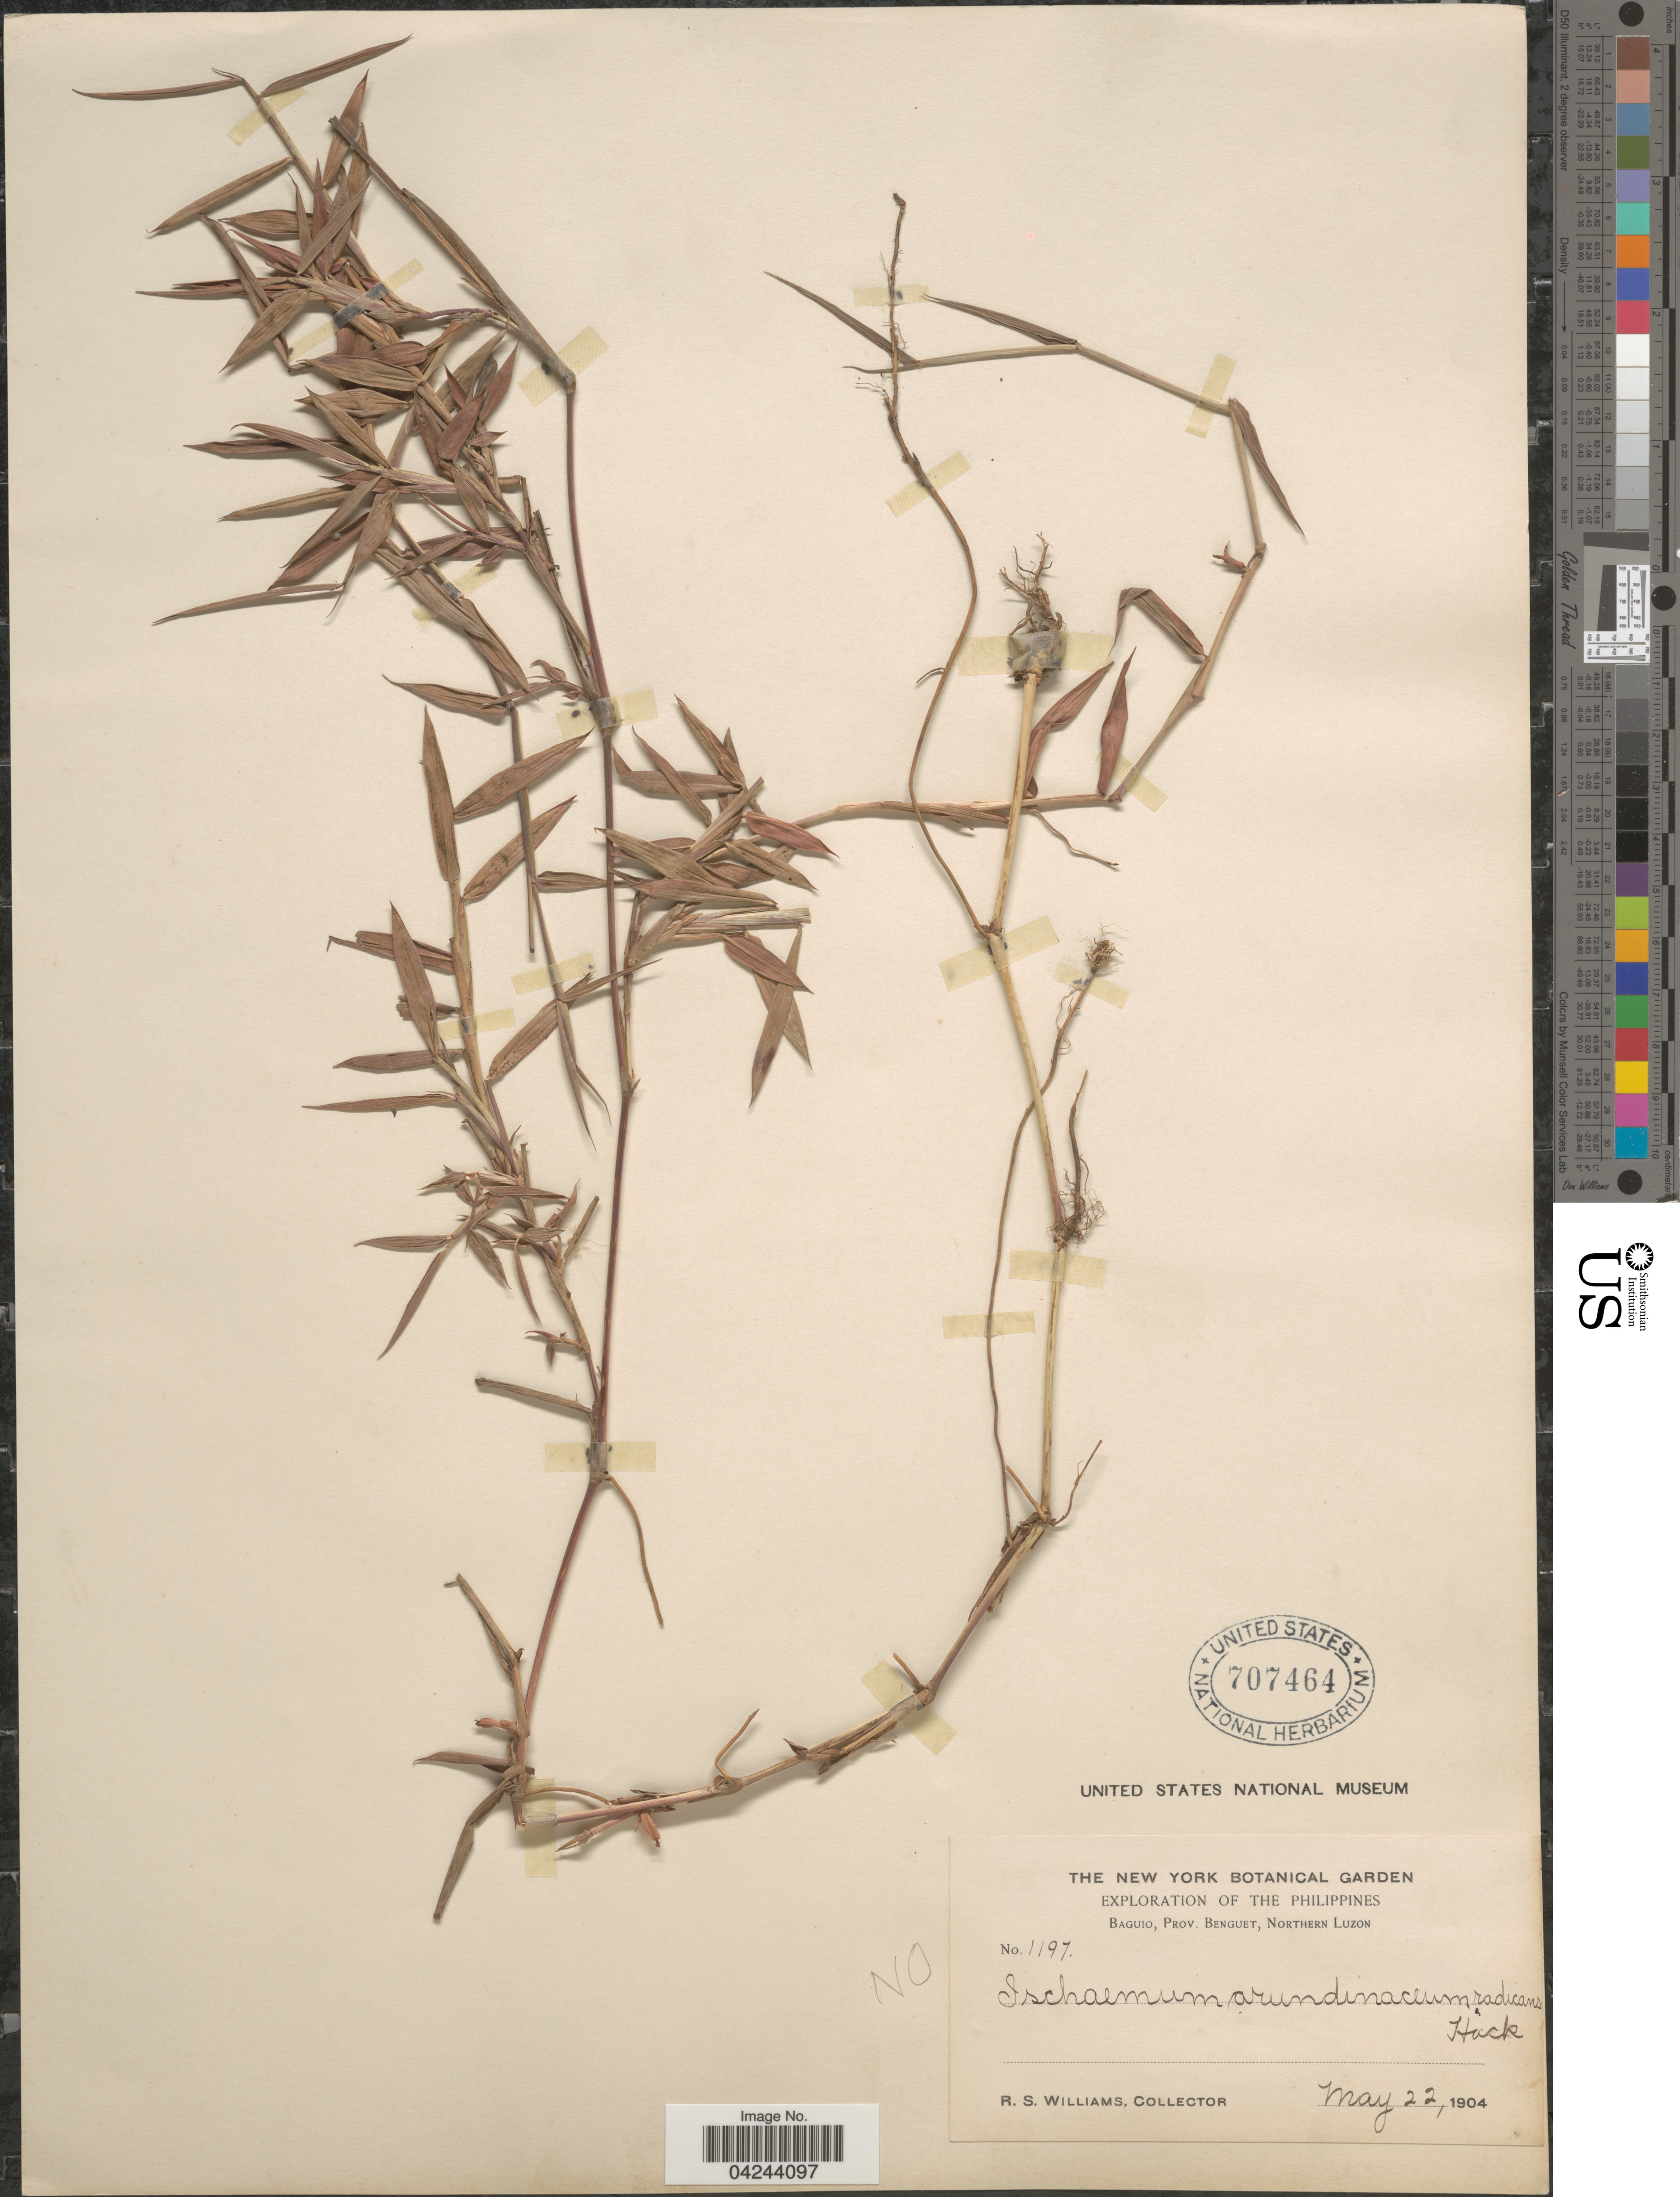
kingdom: Plantae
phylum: Tracheophyta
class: Liliopsida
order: Poales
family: Poaceae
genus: Ischaemum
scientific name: Ischaemum australe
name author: R. Br.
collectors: R. S. Williams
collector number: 1197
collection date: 1904-05-22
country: Philippines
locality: Exploration of the Philippines. Baguio, Prov. Benguet, Northern Luzon.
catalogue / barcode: US 707464